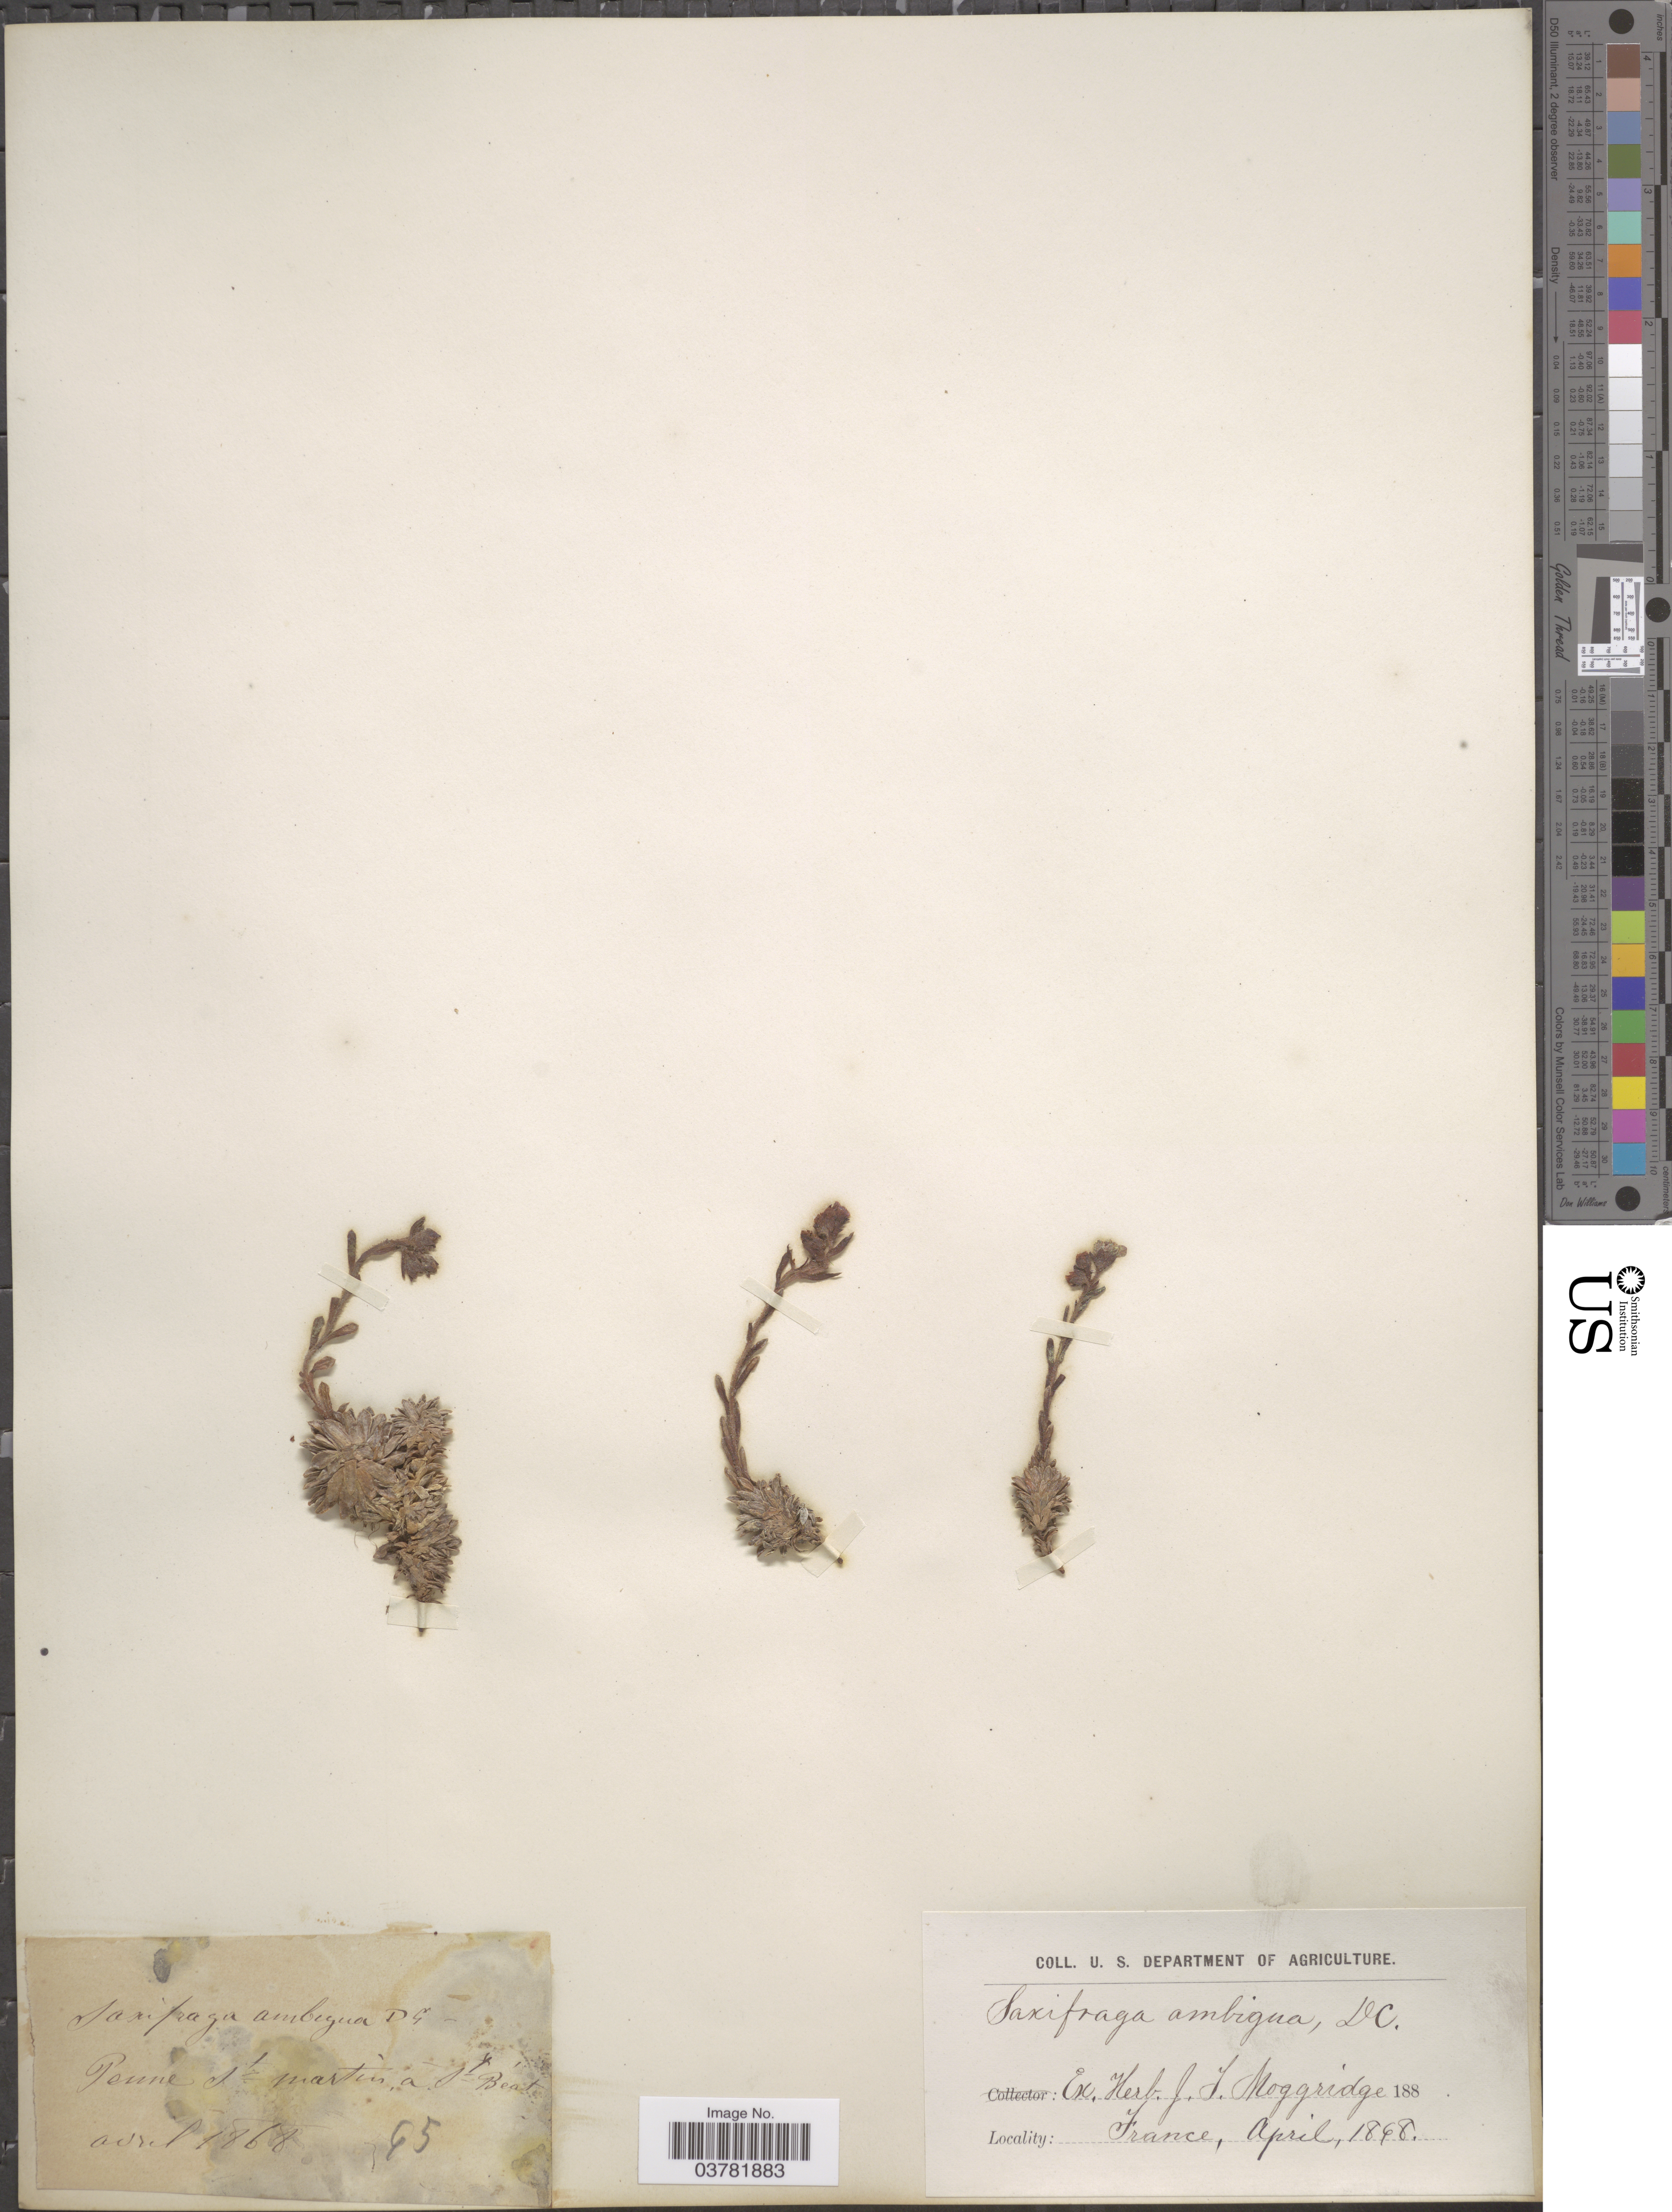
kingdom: Plantae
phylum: Tracheophyta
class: Magnoliopsida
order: Saxifragales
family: Saxifragaceae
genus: Saxifraga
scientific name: Saxifraga x ambigua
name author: DC.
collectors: ex herb. J.T. Moggridge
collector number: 65?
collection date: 1898-04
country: France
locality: Penne St. martin à St. Beat.